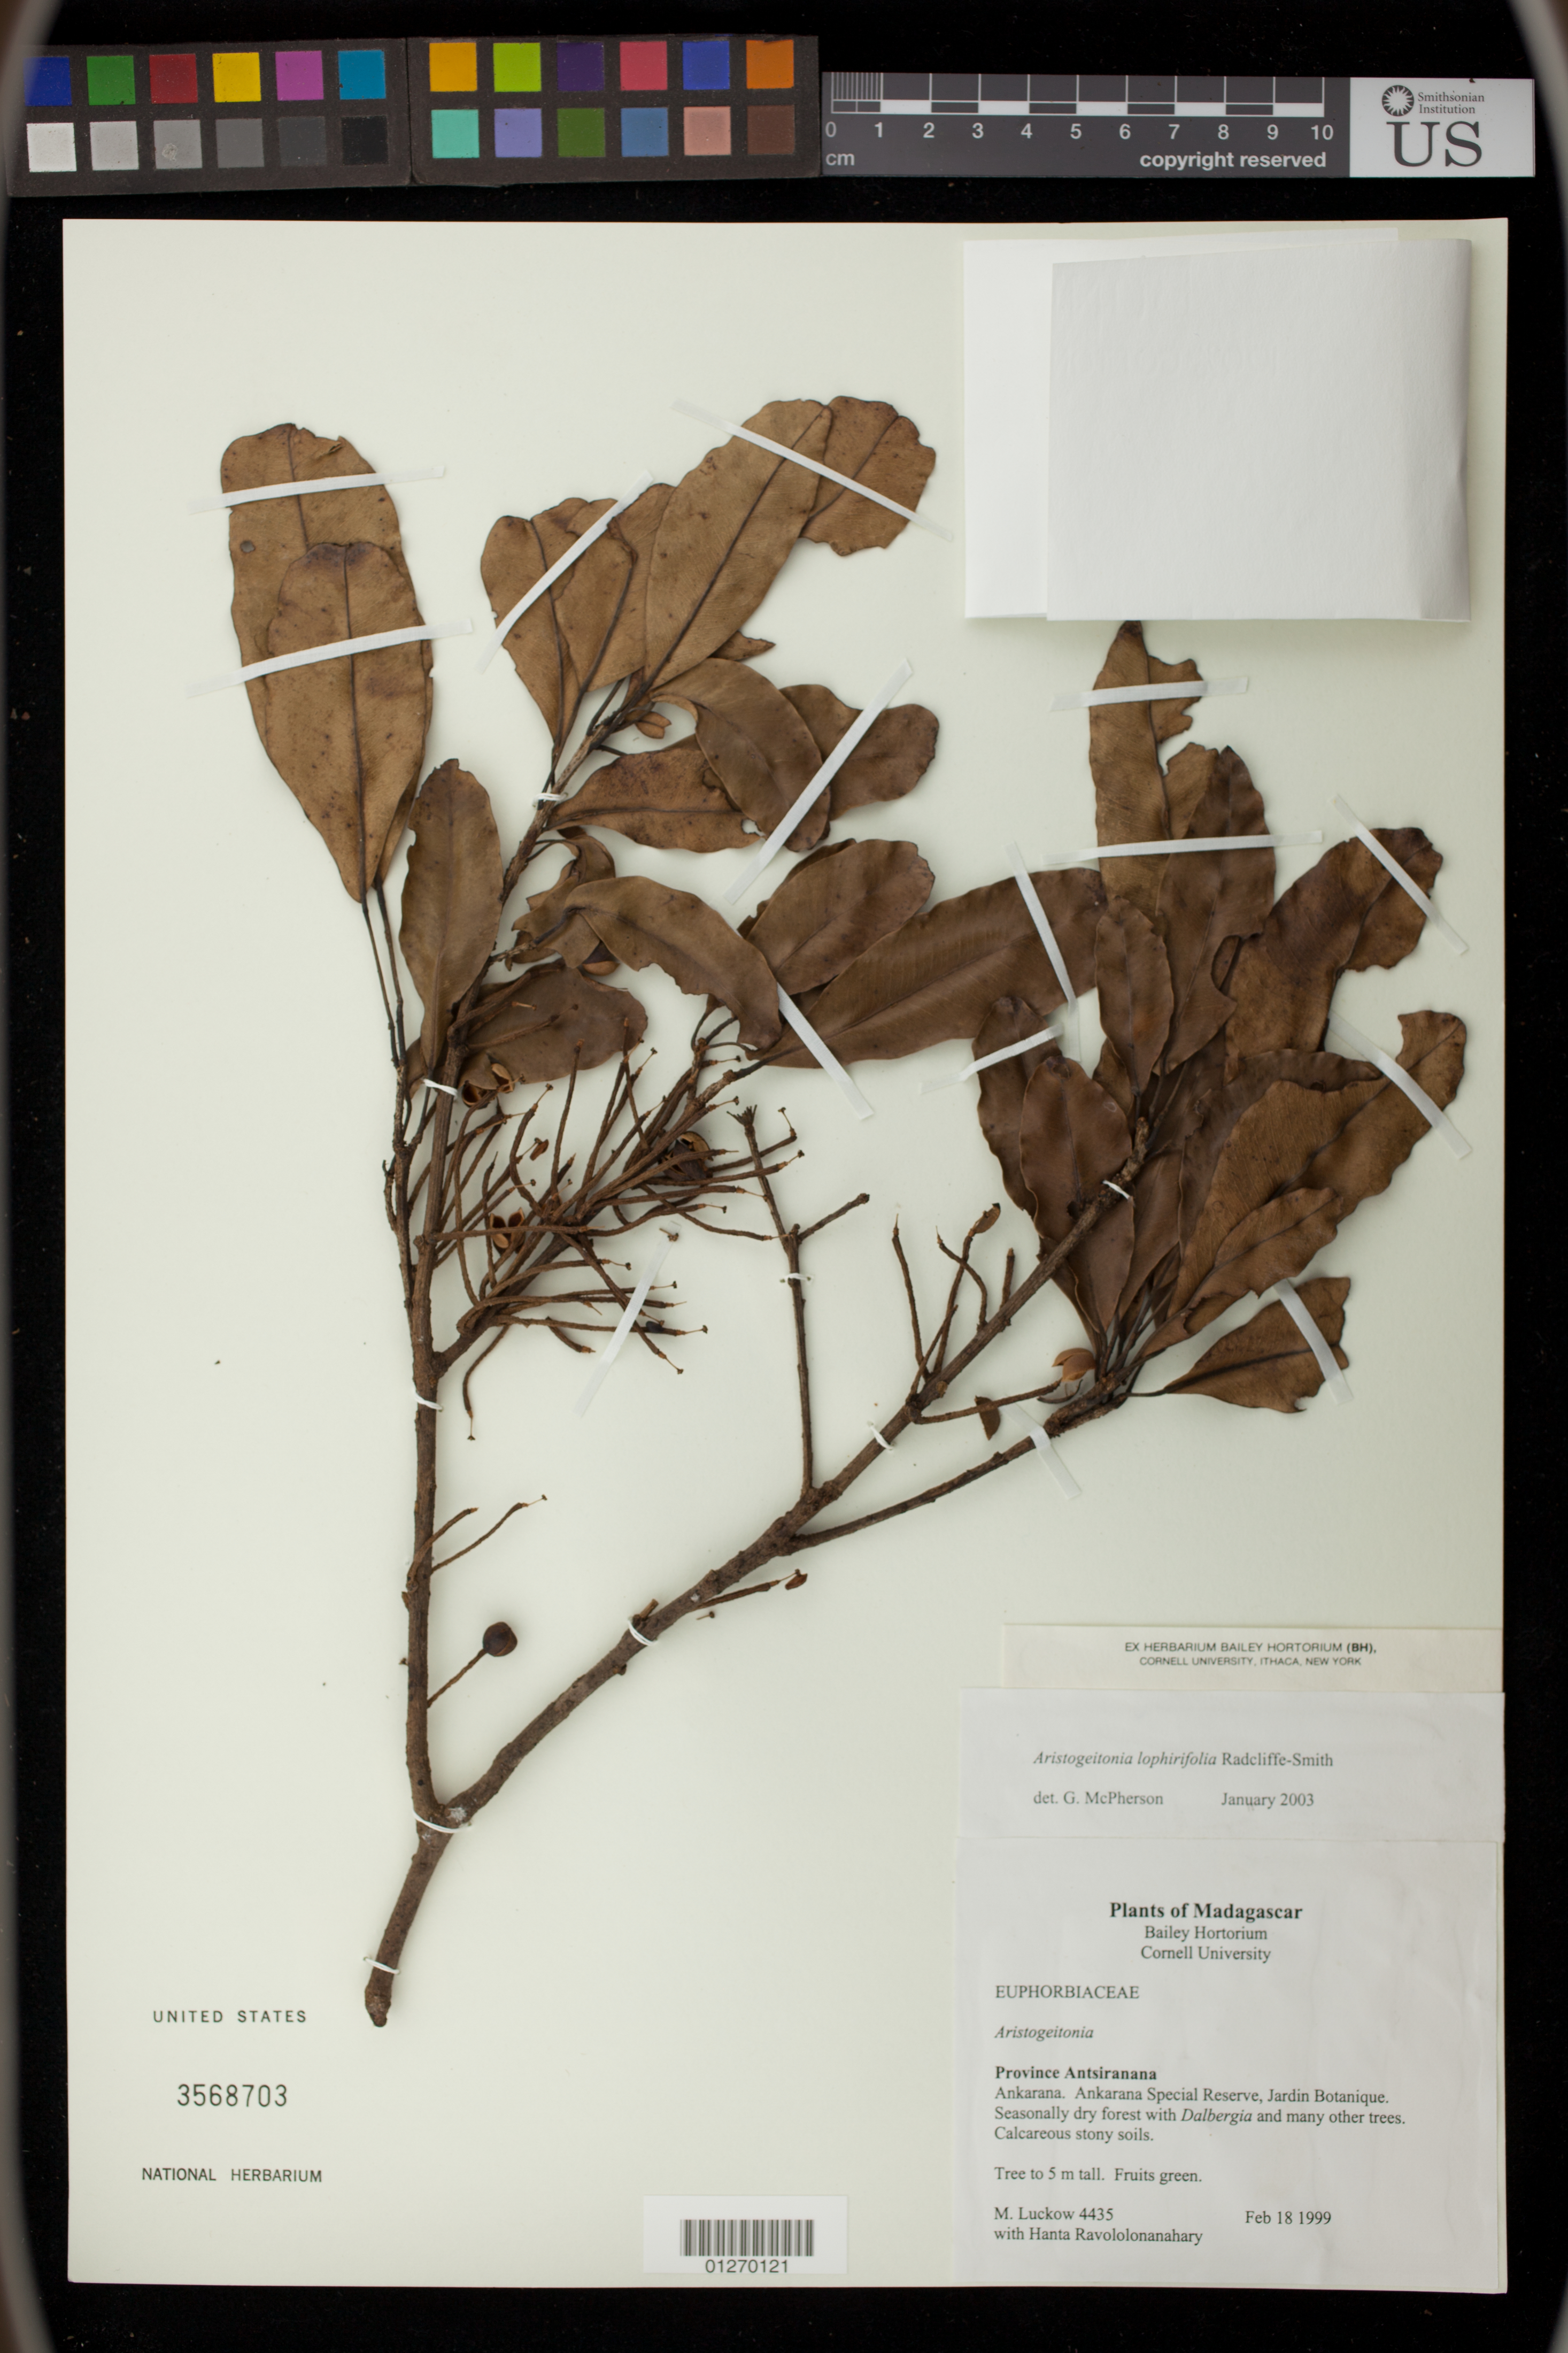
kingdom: Plantae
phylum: Tracheophyta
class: Magnoliopsida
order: Malpighiales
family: Picrodendraceae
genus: Aristogeitonia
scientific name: Aristogeitonia lophirifolia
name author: Radcl.-Sm.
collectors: M. A. Luckow & H. Ravololonanahary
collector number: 4435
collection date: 1999-02-18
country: Madagascar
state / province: Diana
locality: Province Antsiranana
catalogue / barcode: US 3568703